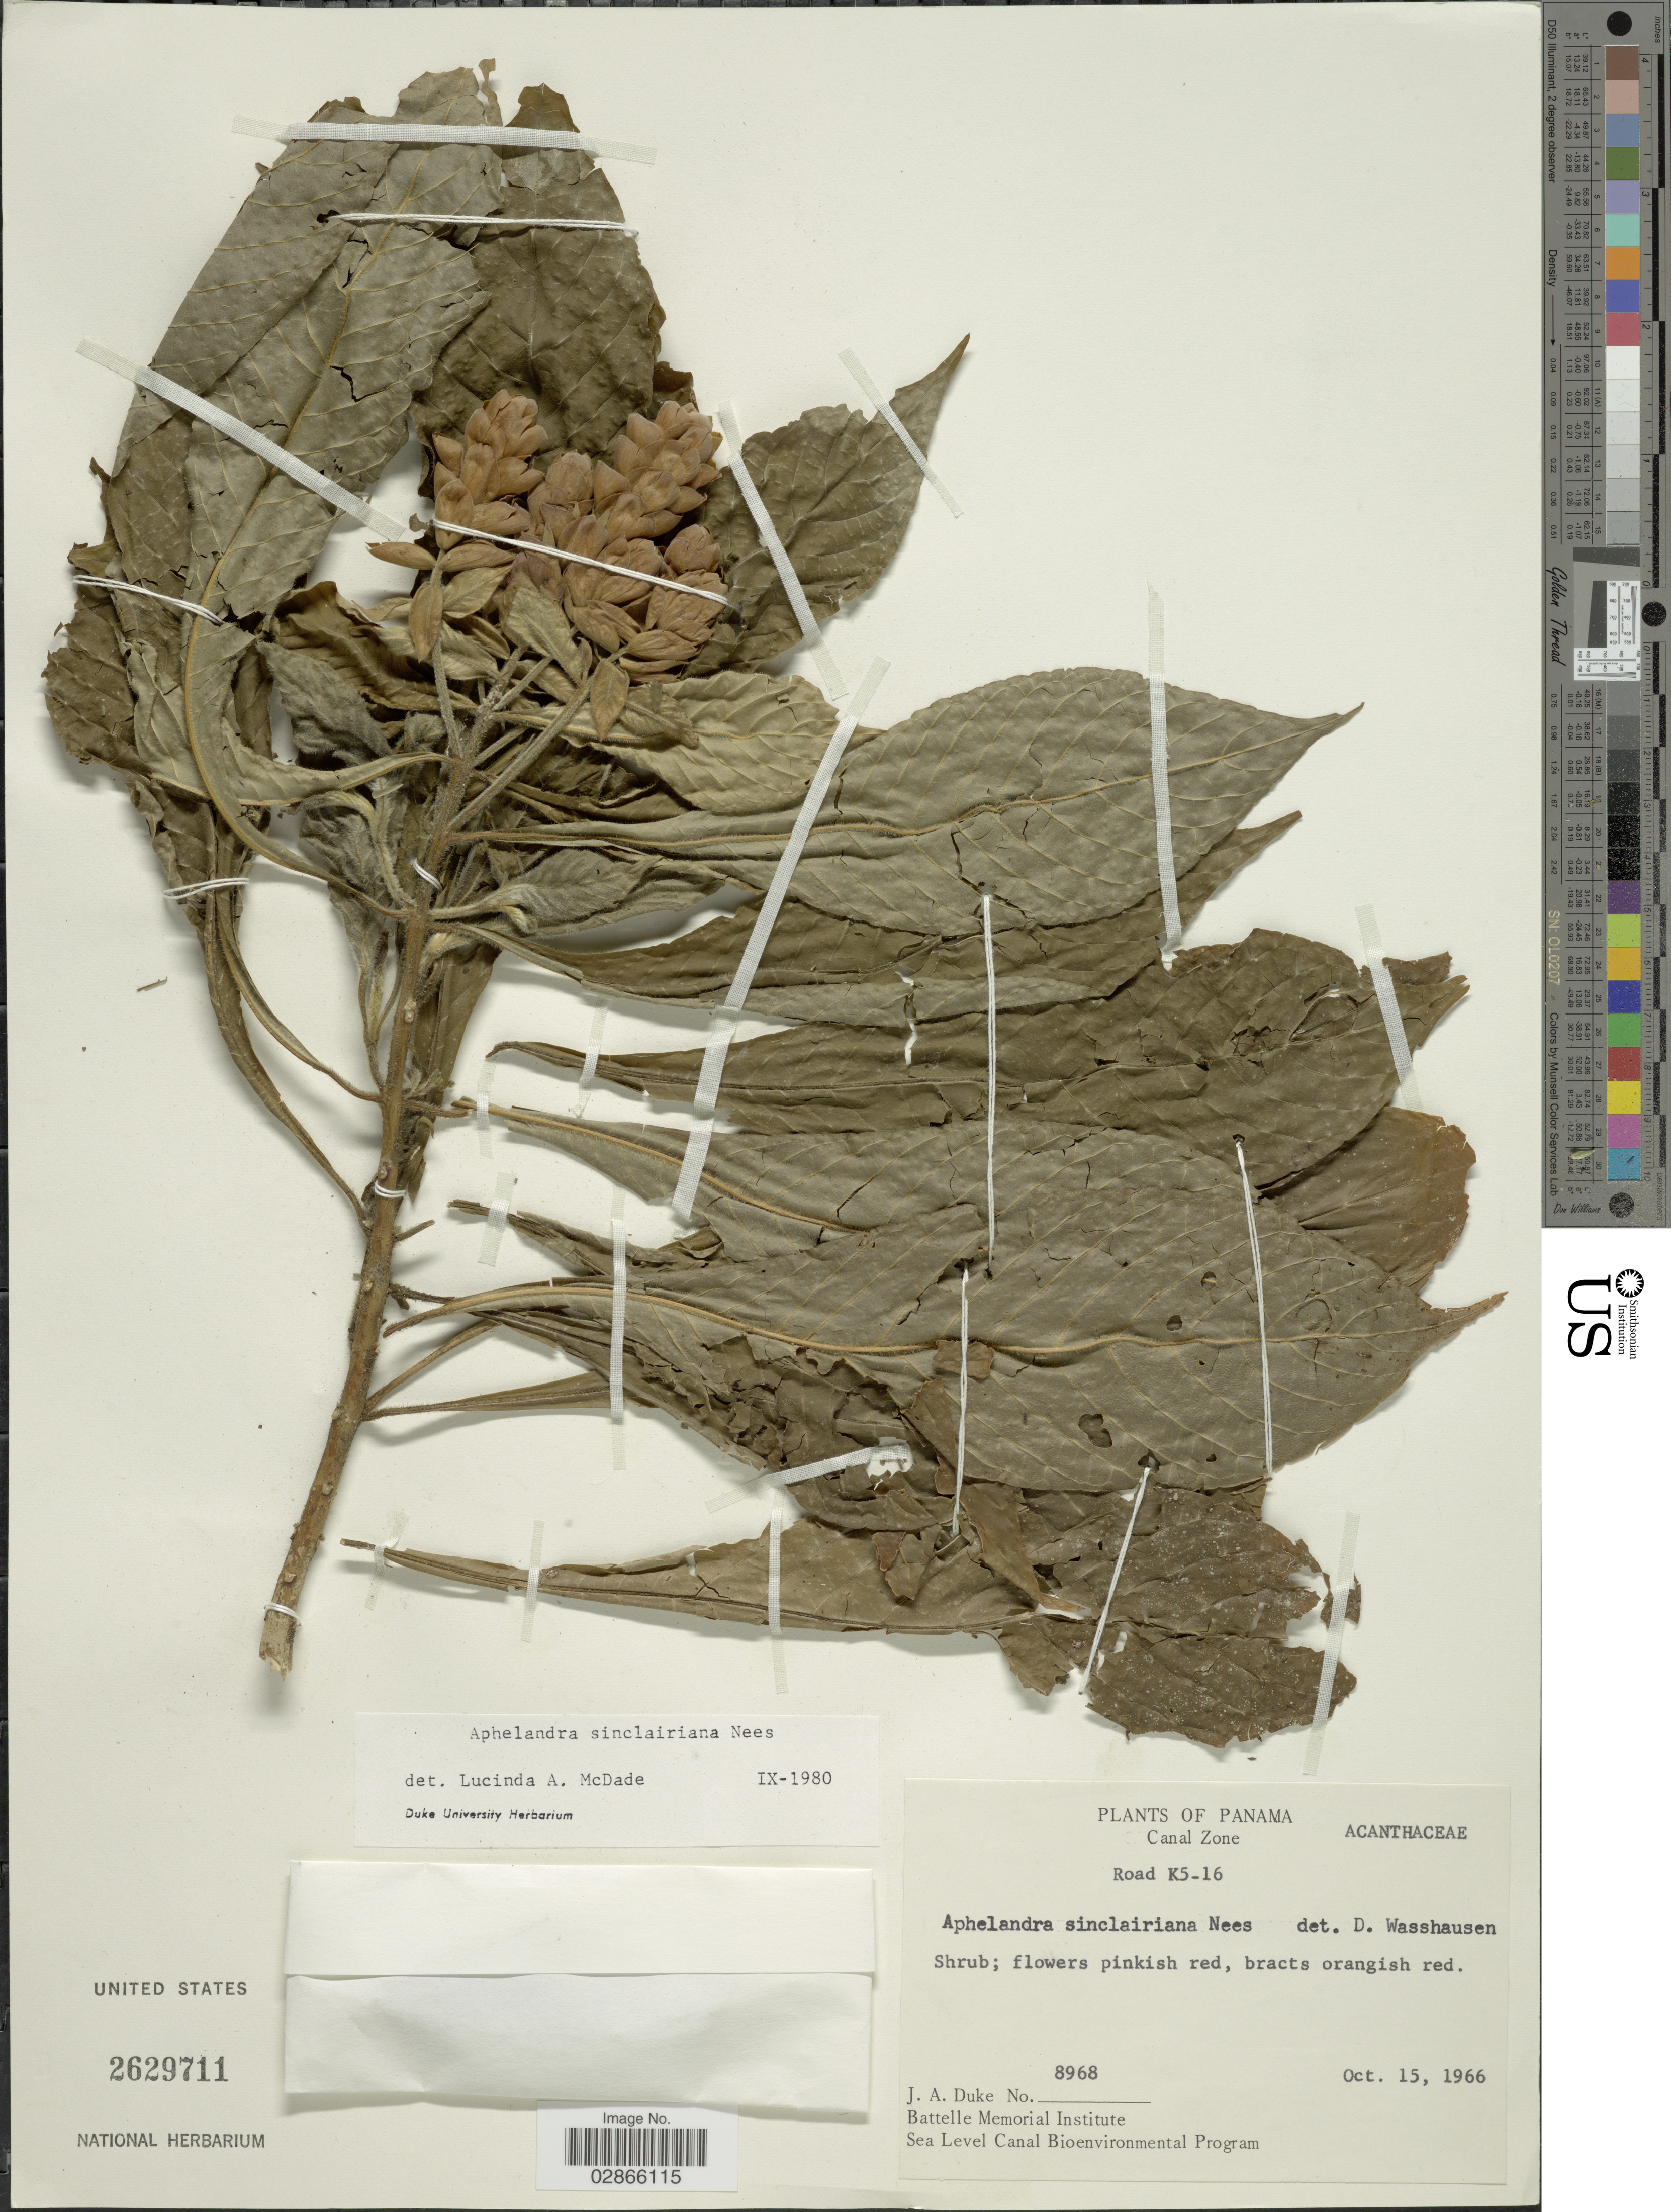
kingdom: Plantae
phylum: Tracheophyta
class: Magnoliopsida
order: Lamiales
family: Acanthaceae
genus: Aphelandra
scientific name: Aphelandra sinclairiana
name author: Nees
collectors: J. A. Duke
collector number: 8968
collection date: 1966-10-15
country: Panama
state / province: Colón / Panamá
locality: Canal Zone. Road K5-16.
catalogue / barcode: US 2629711